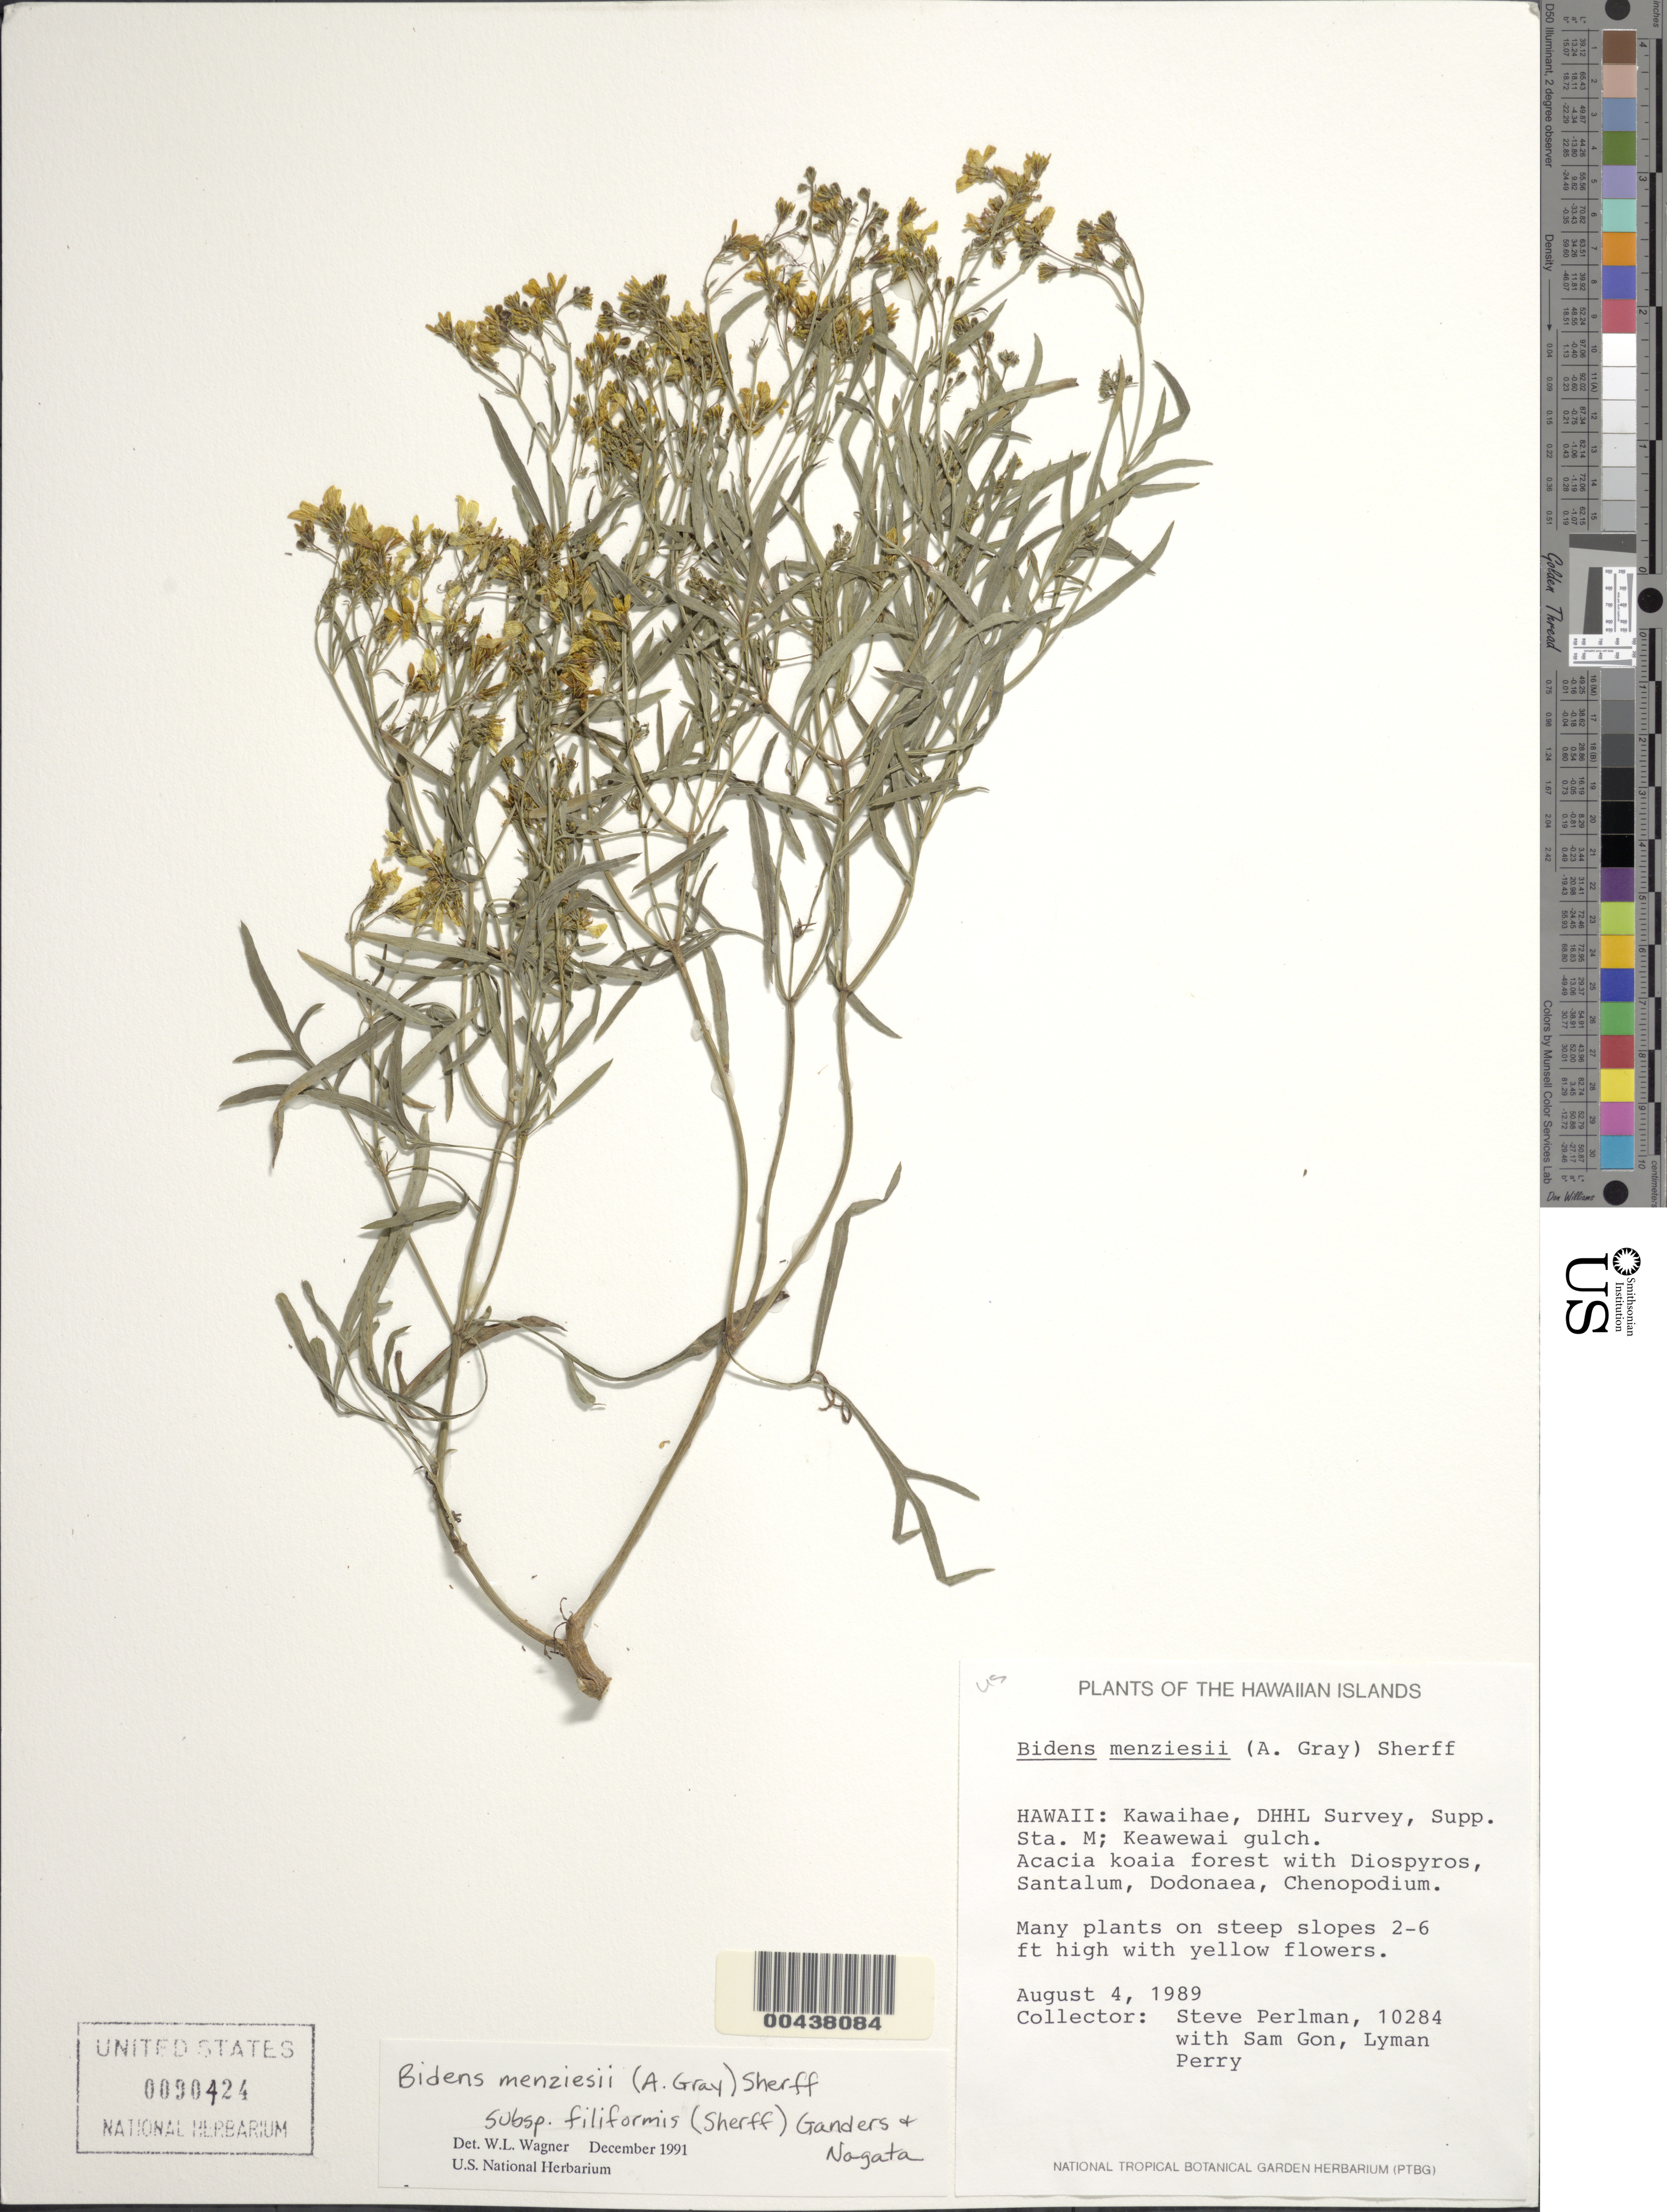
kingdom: Plantae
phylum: Tracheophyta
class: Magnoliopsida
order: Asterales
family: Asteraceae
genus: Bidens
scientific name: Bidens menziesii subsp. filiformis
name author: (Sherff) Ganders & Nagata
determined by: Wagner, W. L., (BOT), Smithsonian Institution - National Museum of Natural History (UNITED STATES)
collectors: S. P. Perlman, S. Gon & L. Perry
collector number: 10284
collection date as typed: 4 Aug 1989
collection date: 1989-08-04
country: United States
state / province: Hawaii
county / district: Hawaii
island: Hawaii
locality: Kawaihae, DHHL Survey, Supp. Sta. M; Keawewai gulch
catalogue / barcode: US 90424